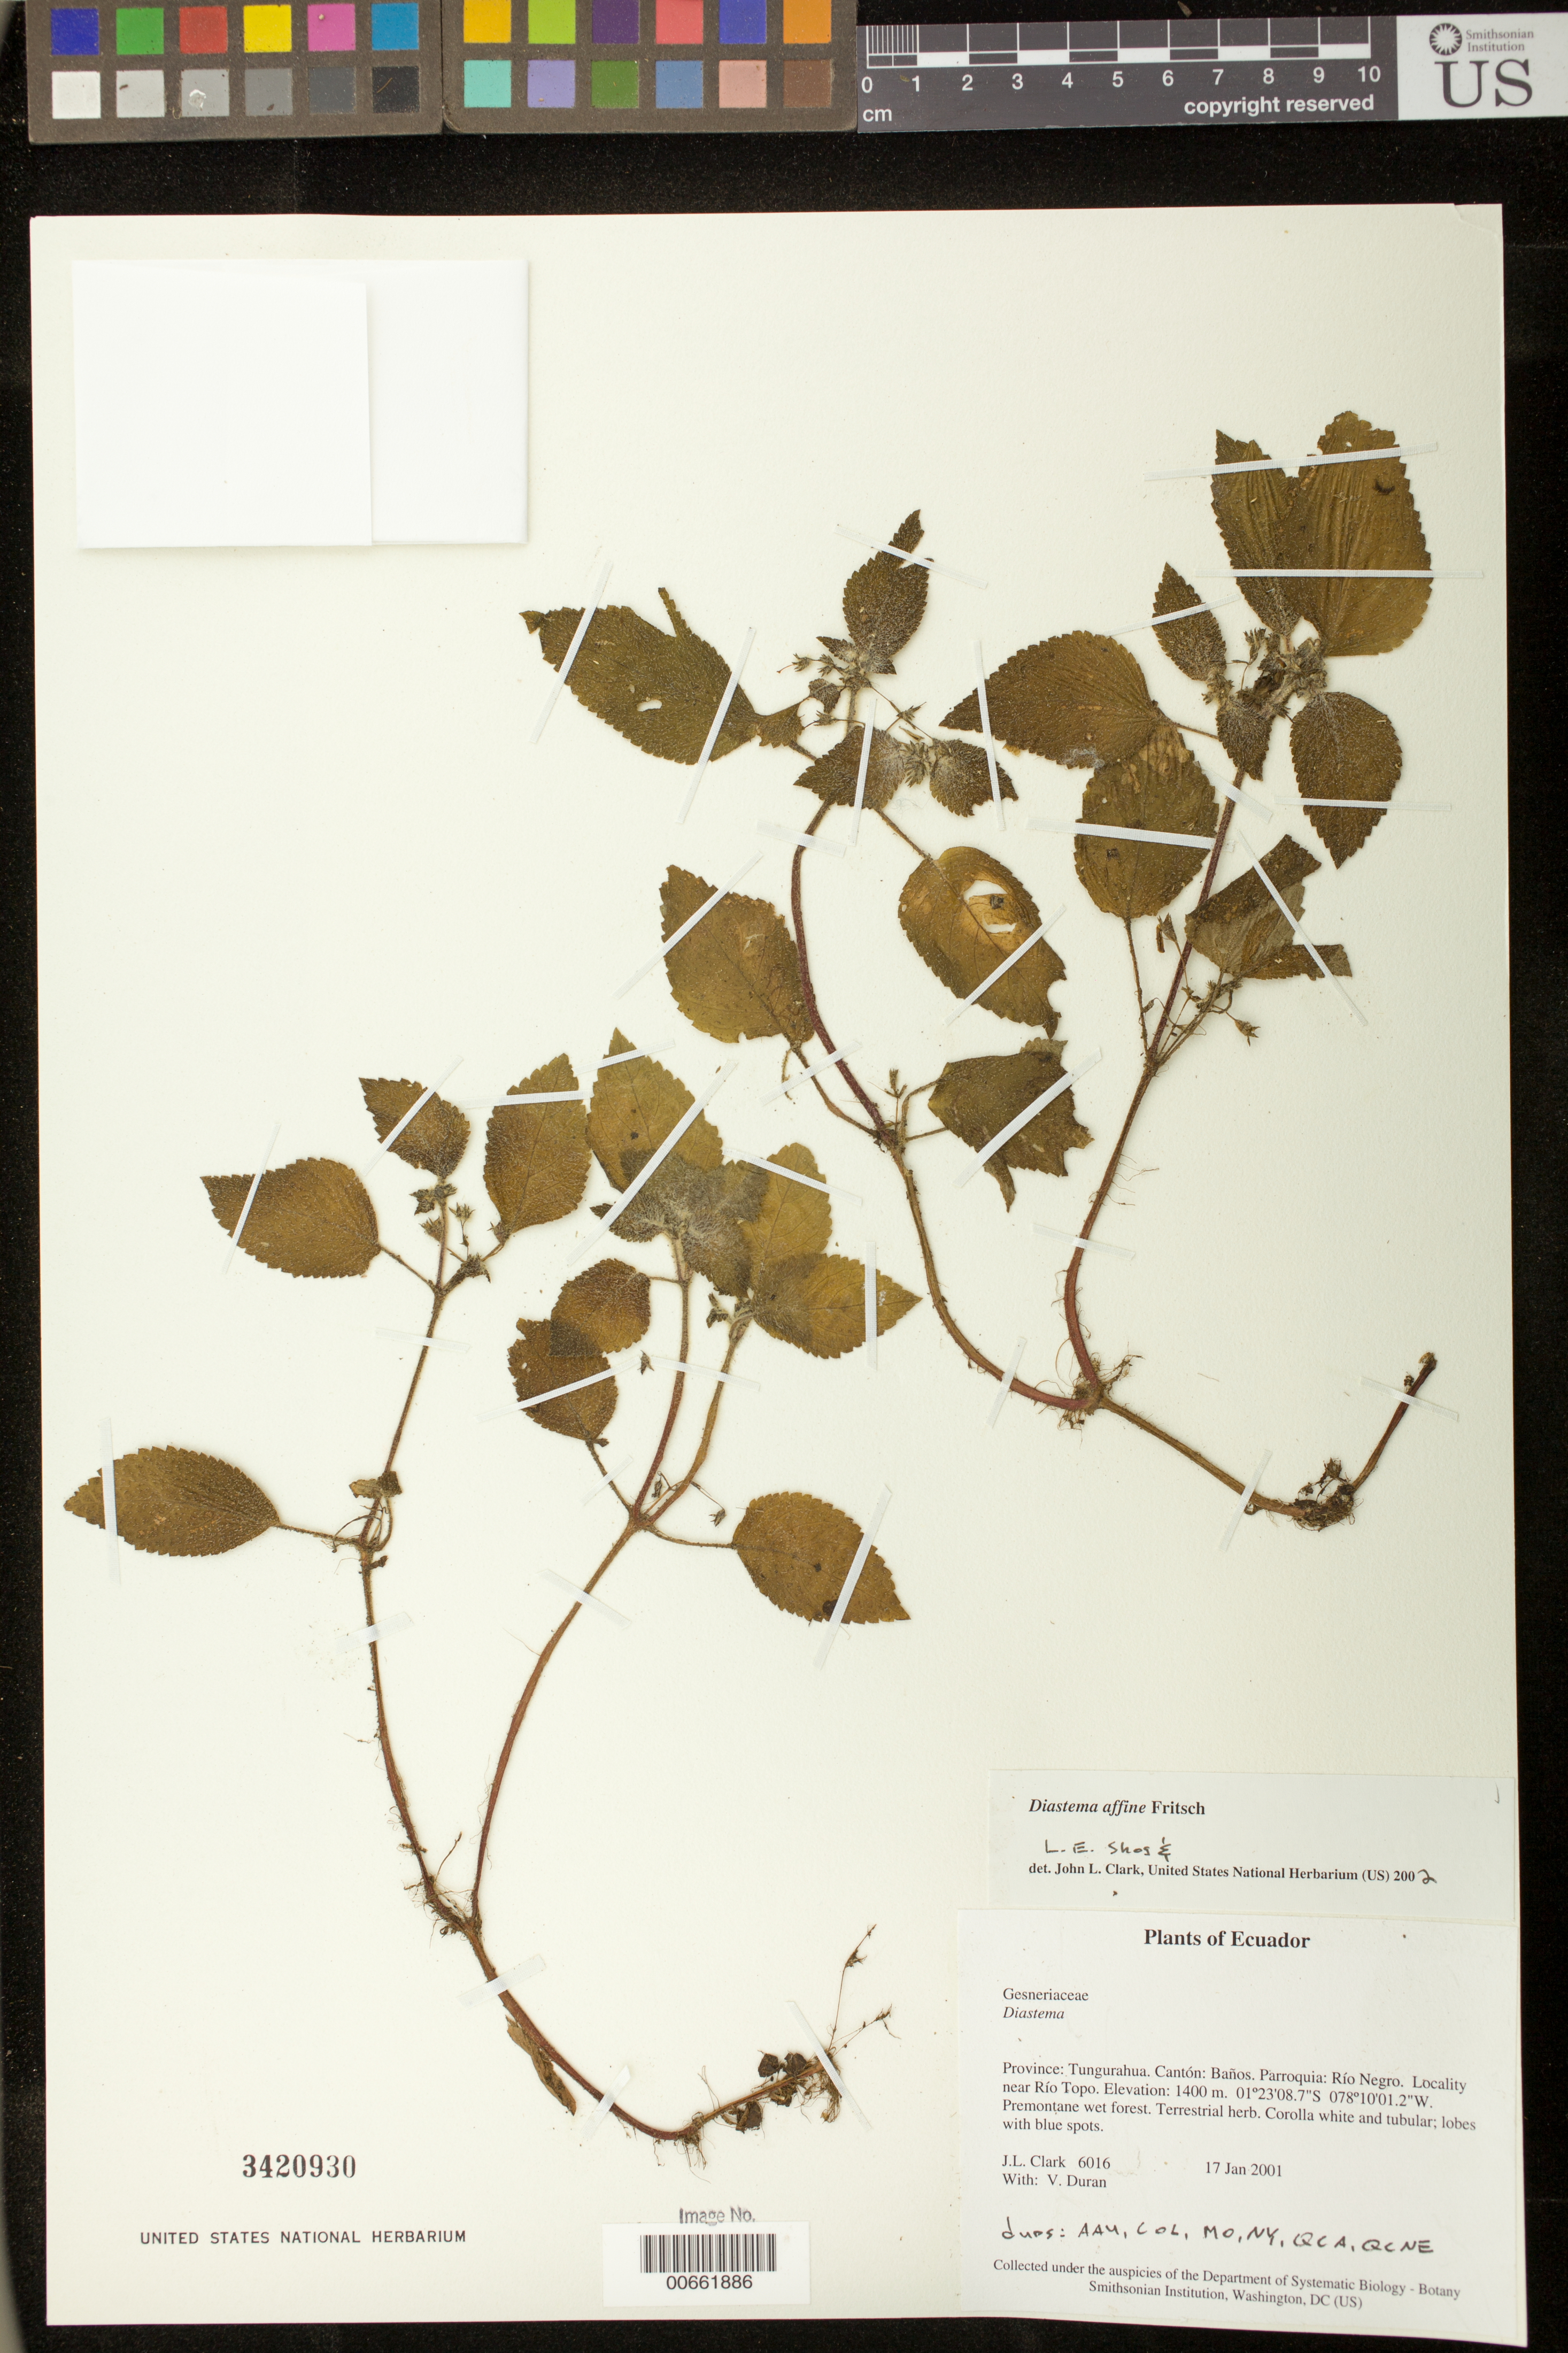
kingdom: Plantae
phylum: Tracheophyta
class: Magnoliopsida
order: Lamiales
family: Gesneriaceae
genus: Diastema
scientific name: Diastema affine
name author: Fritsch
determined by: Clark, J. L.; Skog, Laurence E.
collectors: J. L. Clark & V. Duran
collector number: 6016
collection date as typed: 17 Jan 2001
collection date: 2001-01-17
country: Ecuador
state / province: Tungurahua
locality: Cantón: Baños. Parroquia: Río Negro. Locality near Río Topo.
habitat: Premontane wet forest.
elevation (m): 1400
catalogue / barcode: US 3420930